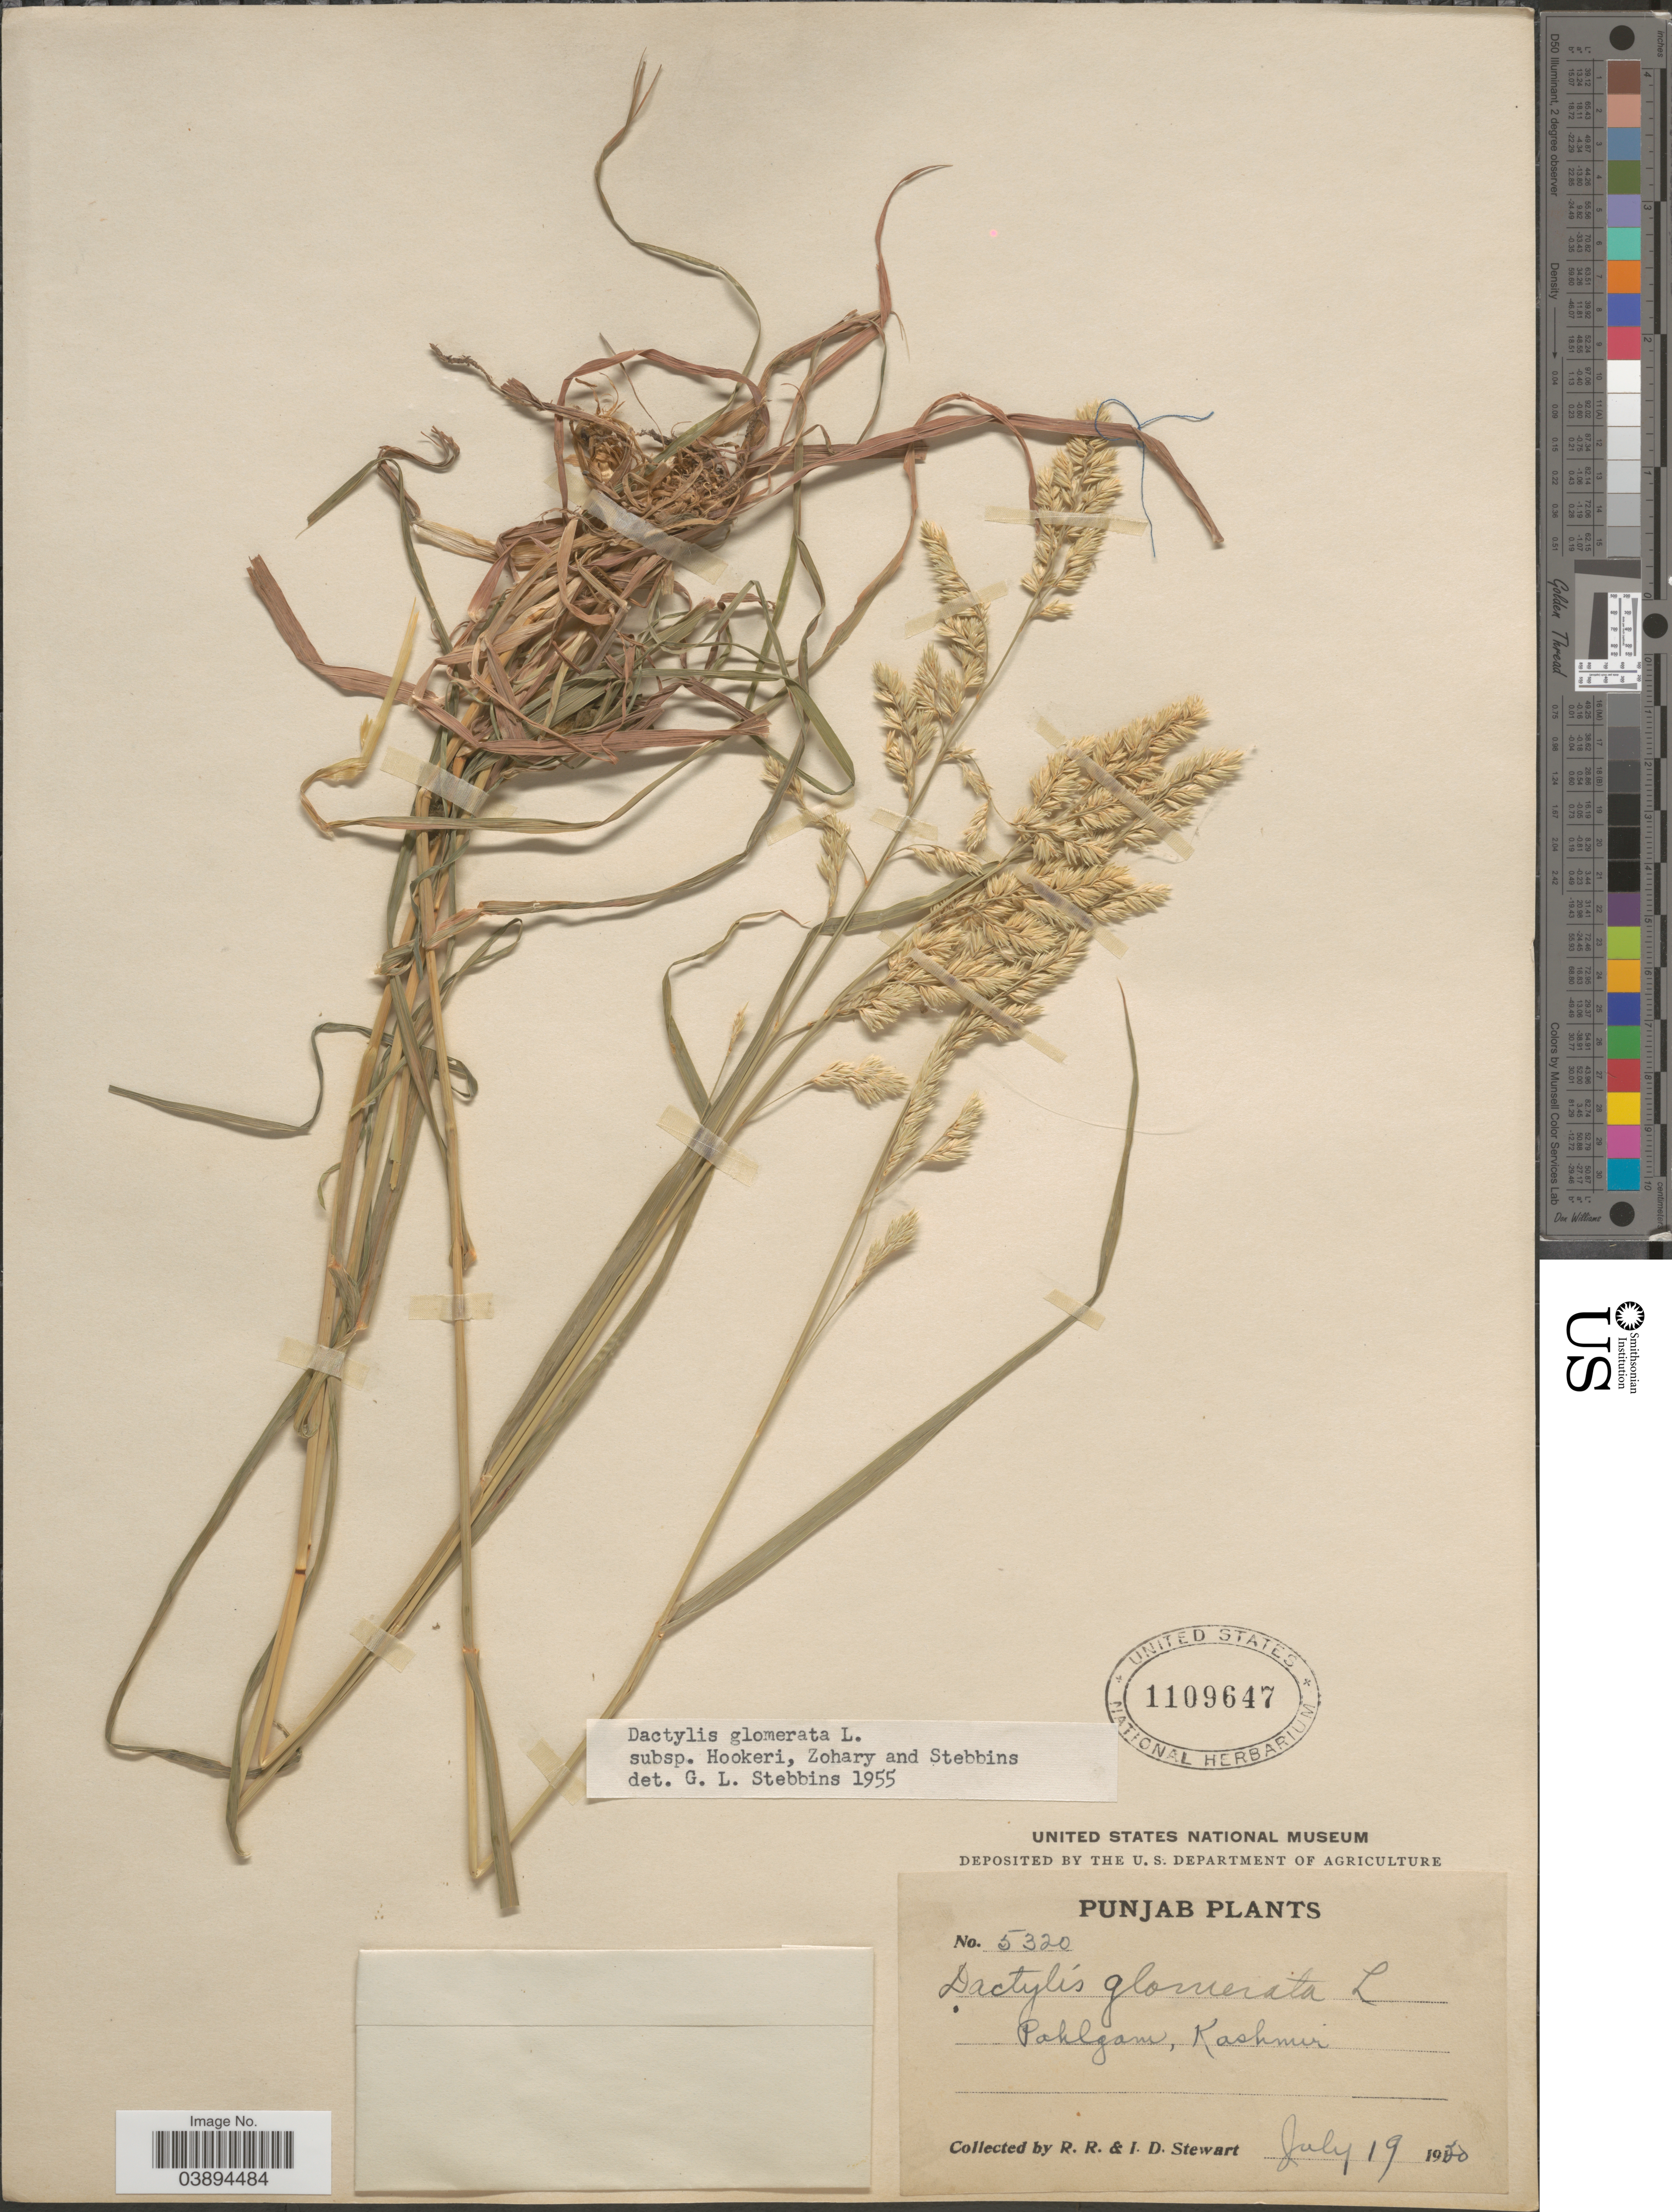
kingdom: Plantae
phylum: Tracheophyta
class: Liliopsida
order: Poales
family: Poaceae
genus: Dactylis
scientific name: Dactylis glomerata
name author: L.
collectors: R. Stewart & I. Stewart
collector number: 5320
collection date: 1900-07-19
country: India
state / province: Jammu and Kashmir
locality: Punjab [unsure placement] Pahlgam, Kashmir.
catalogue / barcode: US 1109647